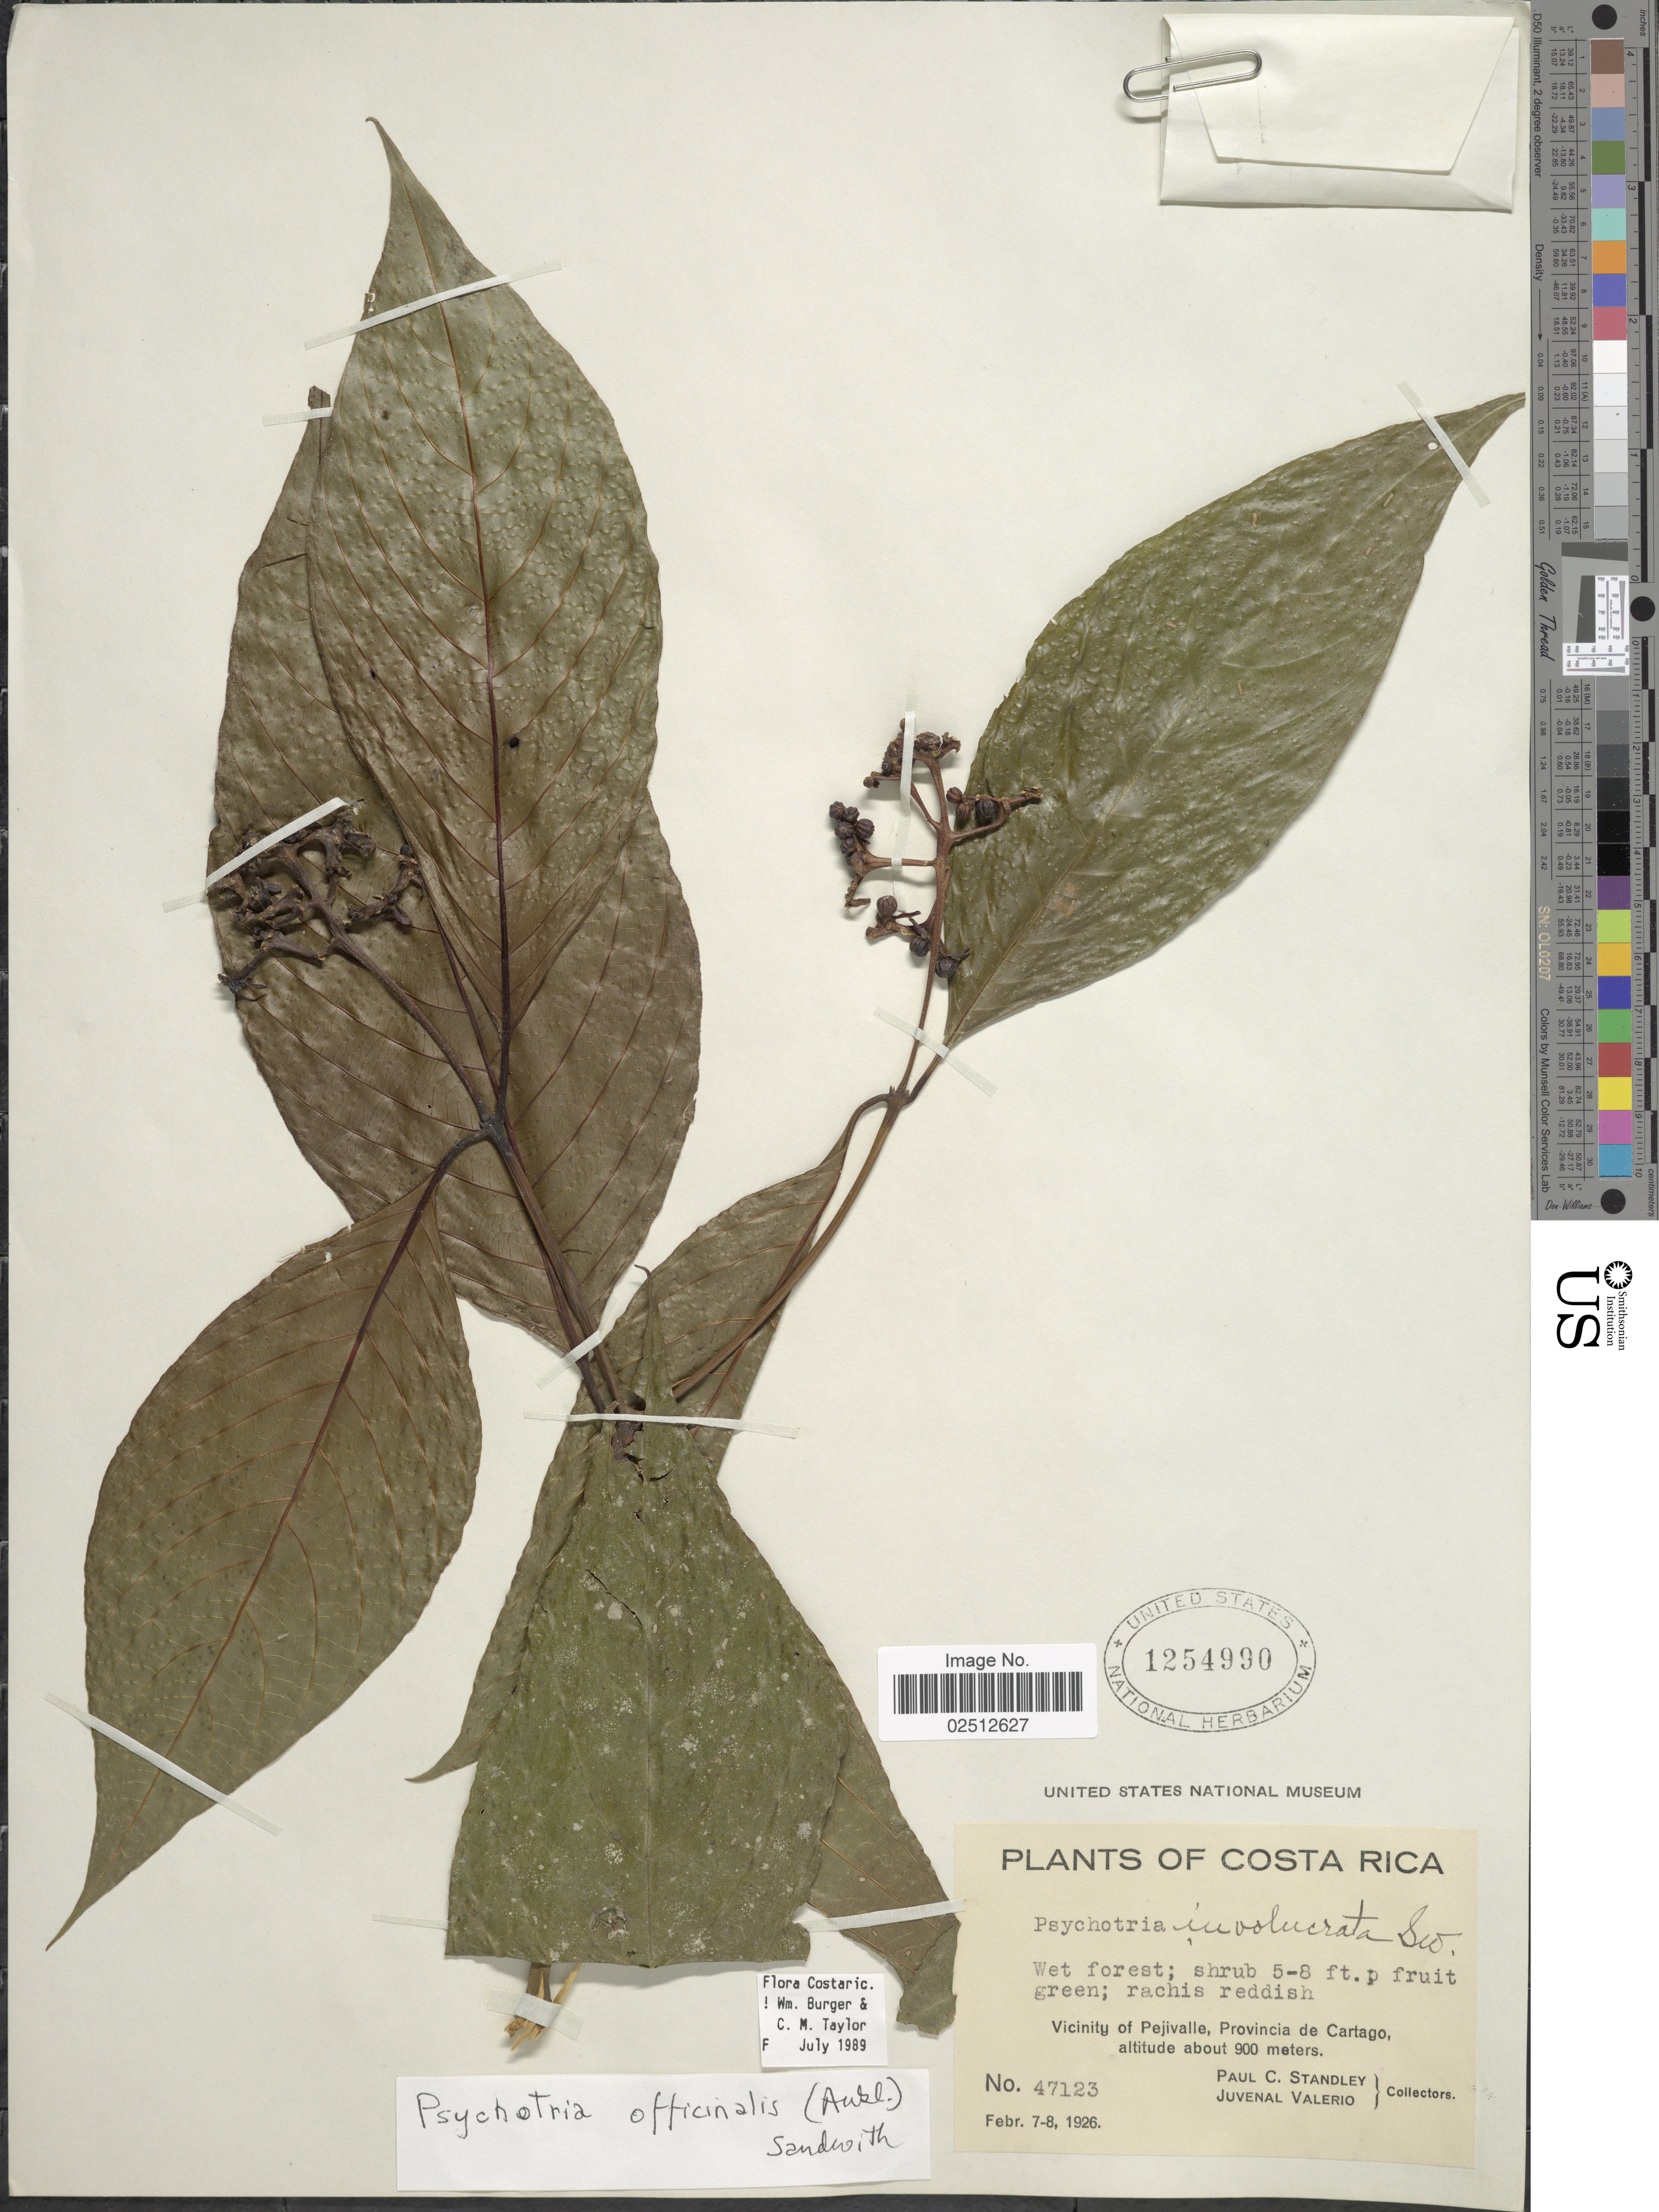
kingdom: Plantae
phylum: Tracheophyta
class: Magnoliopsida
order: Gentianales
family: Rubiaceae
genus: Psychotria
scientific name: Psychotria officinalis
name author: (Aubl.) Raeusch.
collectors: P. C. Standley & J. Valerio R.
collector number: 47123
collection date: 1926-02-07/1926-02-08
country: Costa Rica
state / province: Cartago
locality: Vicinity of Pejivalle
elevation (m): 900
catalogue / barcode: US 1254990